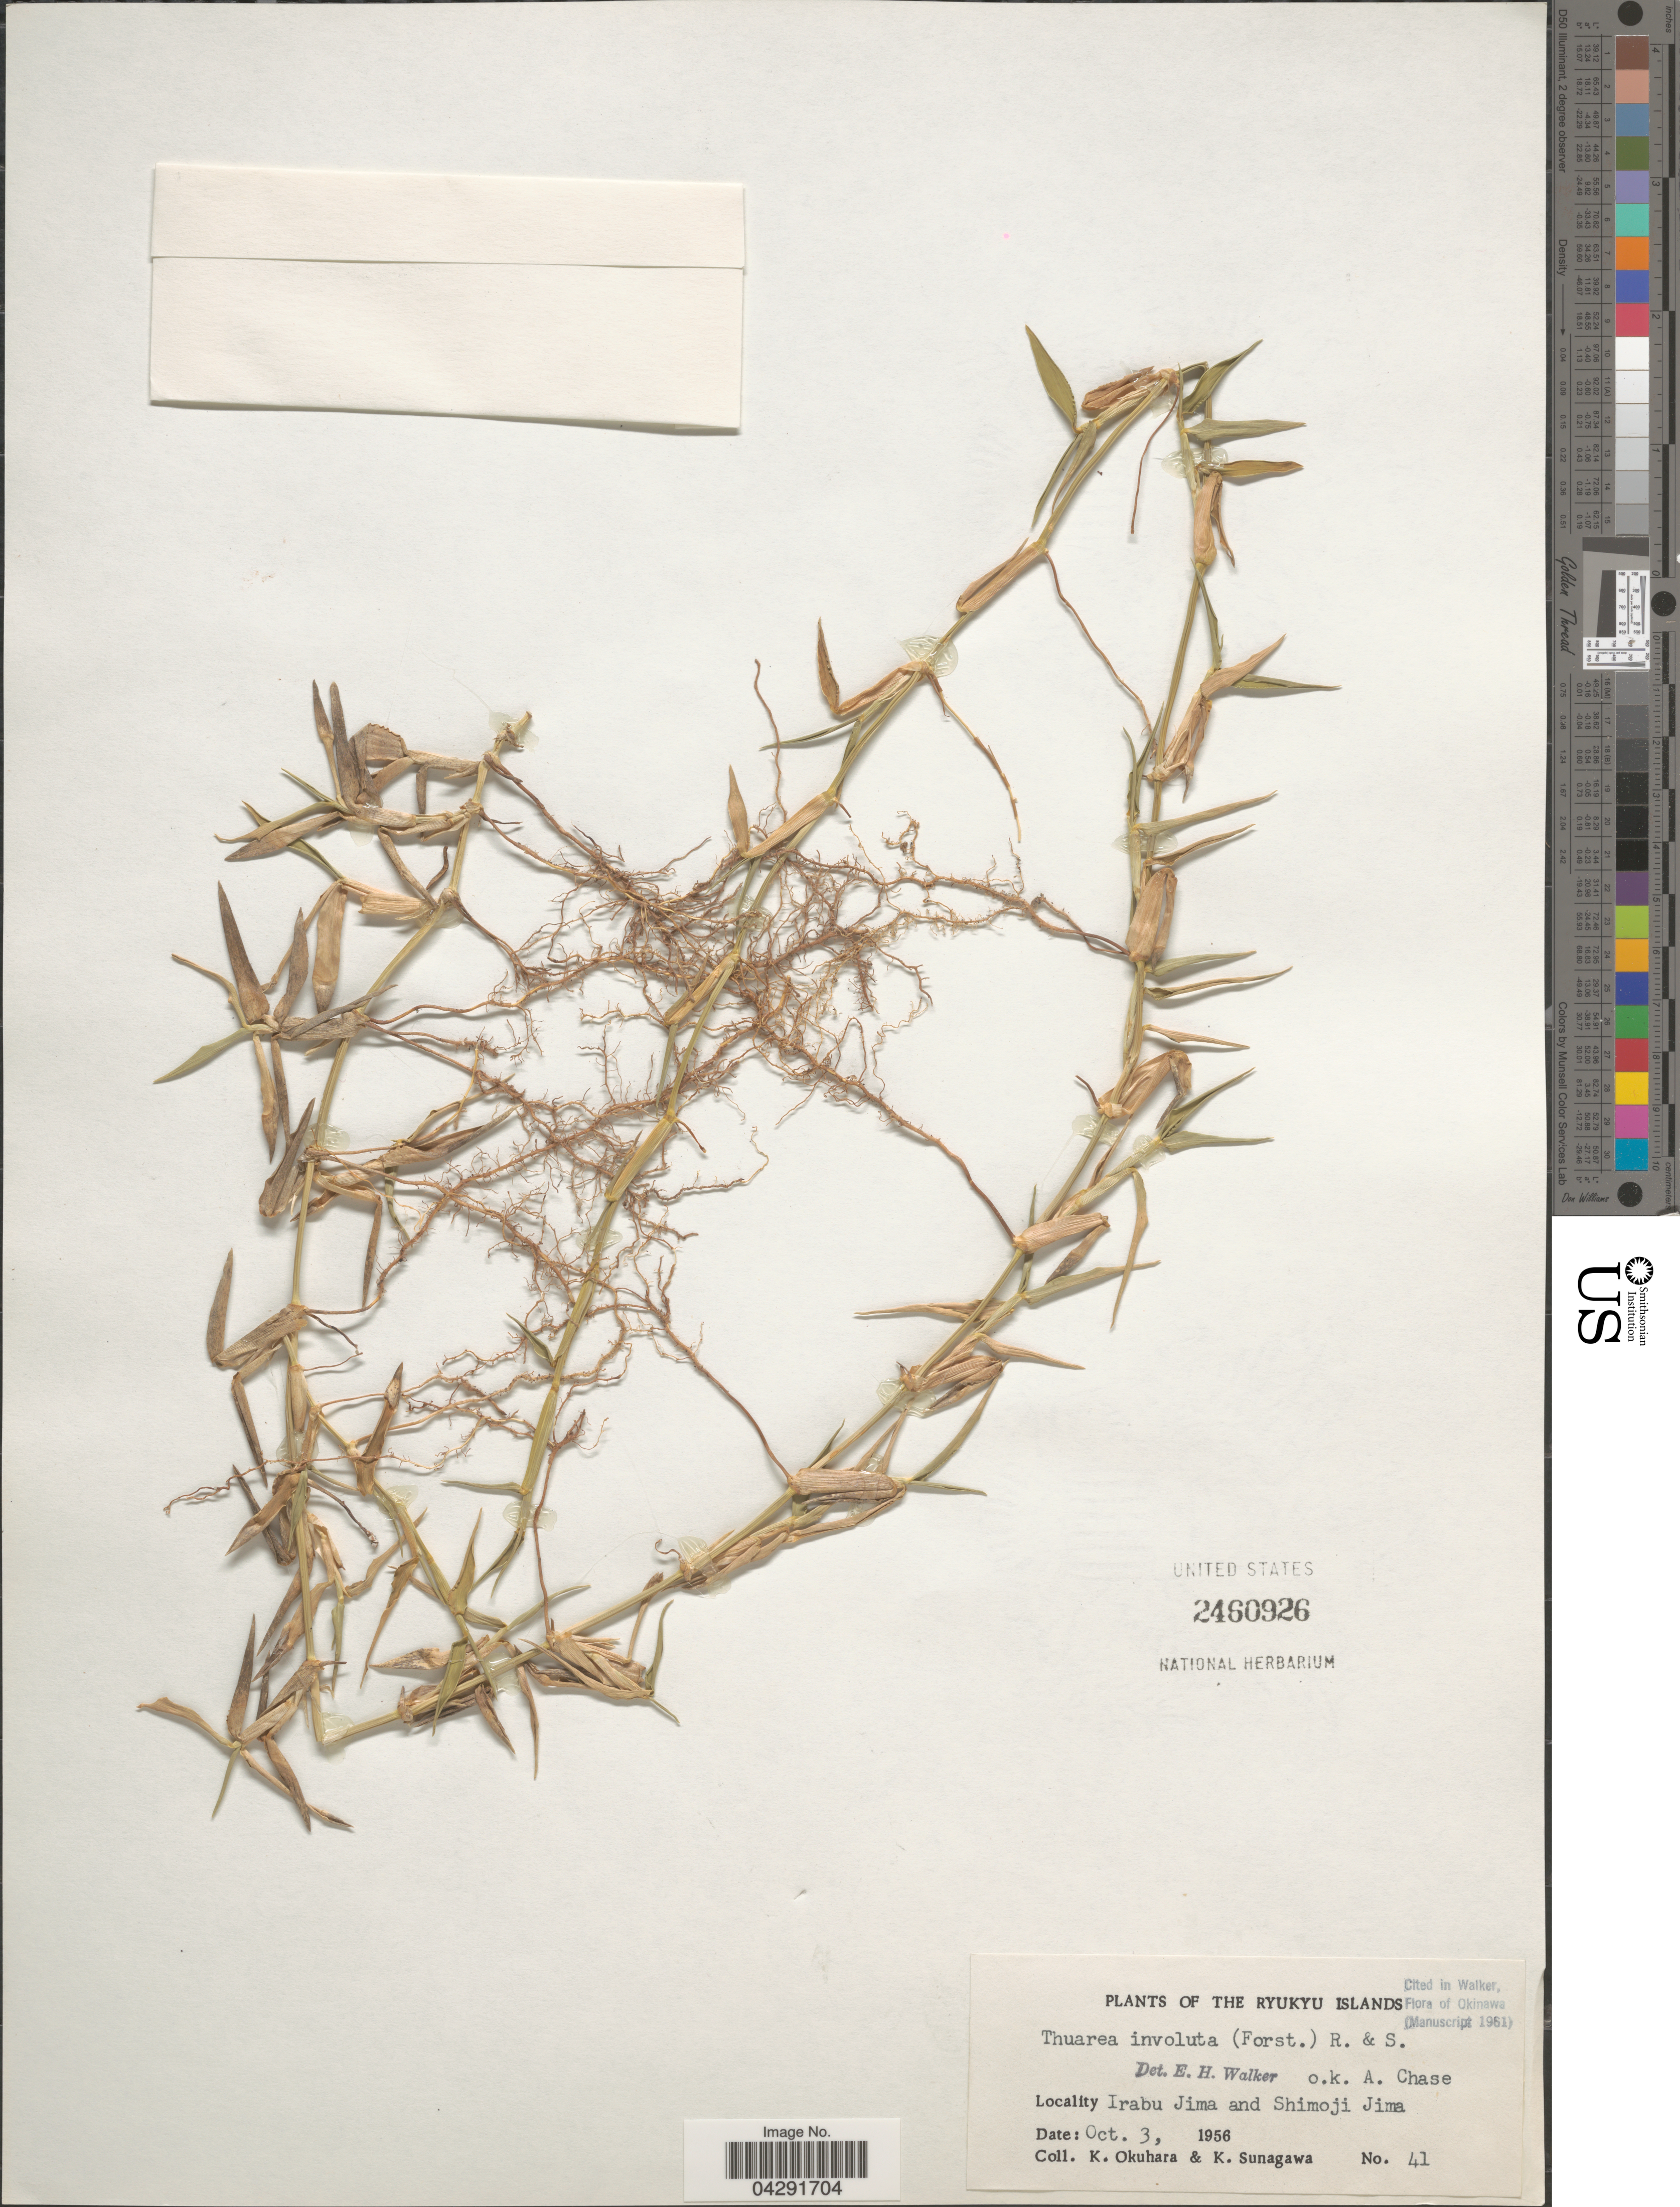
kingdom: Plantae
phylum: Tracheophyta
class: Liliopsida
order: Poales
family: Poaceae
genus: Thuarea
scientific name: Thuarea involuta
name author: (G. Forst.) R. Br. ex Sm.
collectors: K. Okuhara & K. Sunagawa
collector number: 41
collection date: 1956-10-03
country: Japan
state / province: Okinawa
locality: Ryukyu Islands. Irabu Jima and Shimoji Jima.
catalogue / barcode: US 2460926